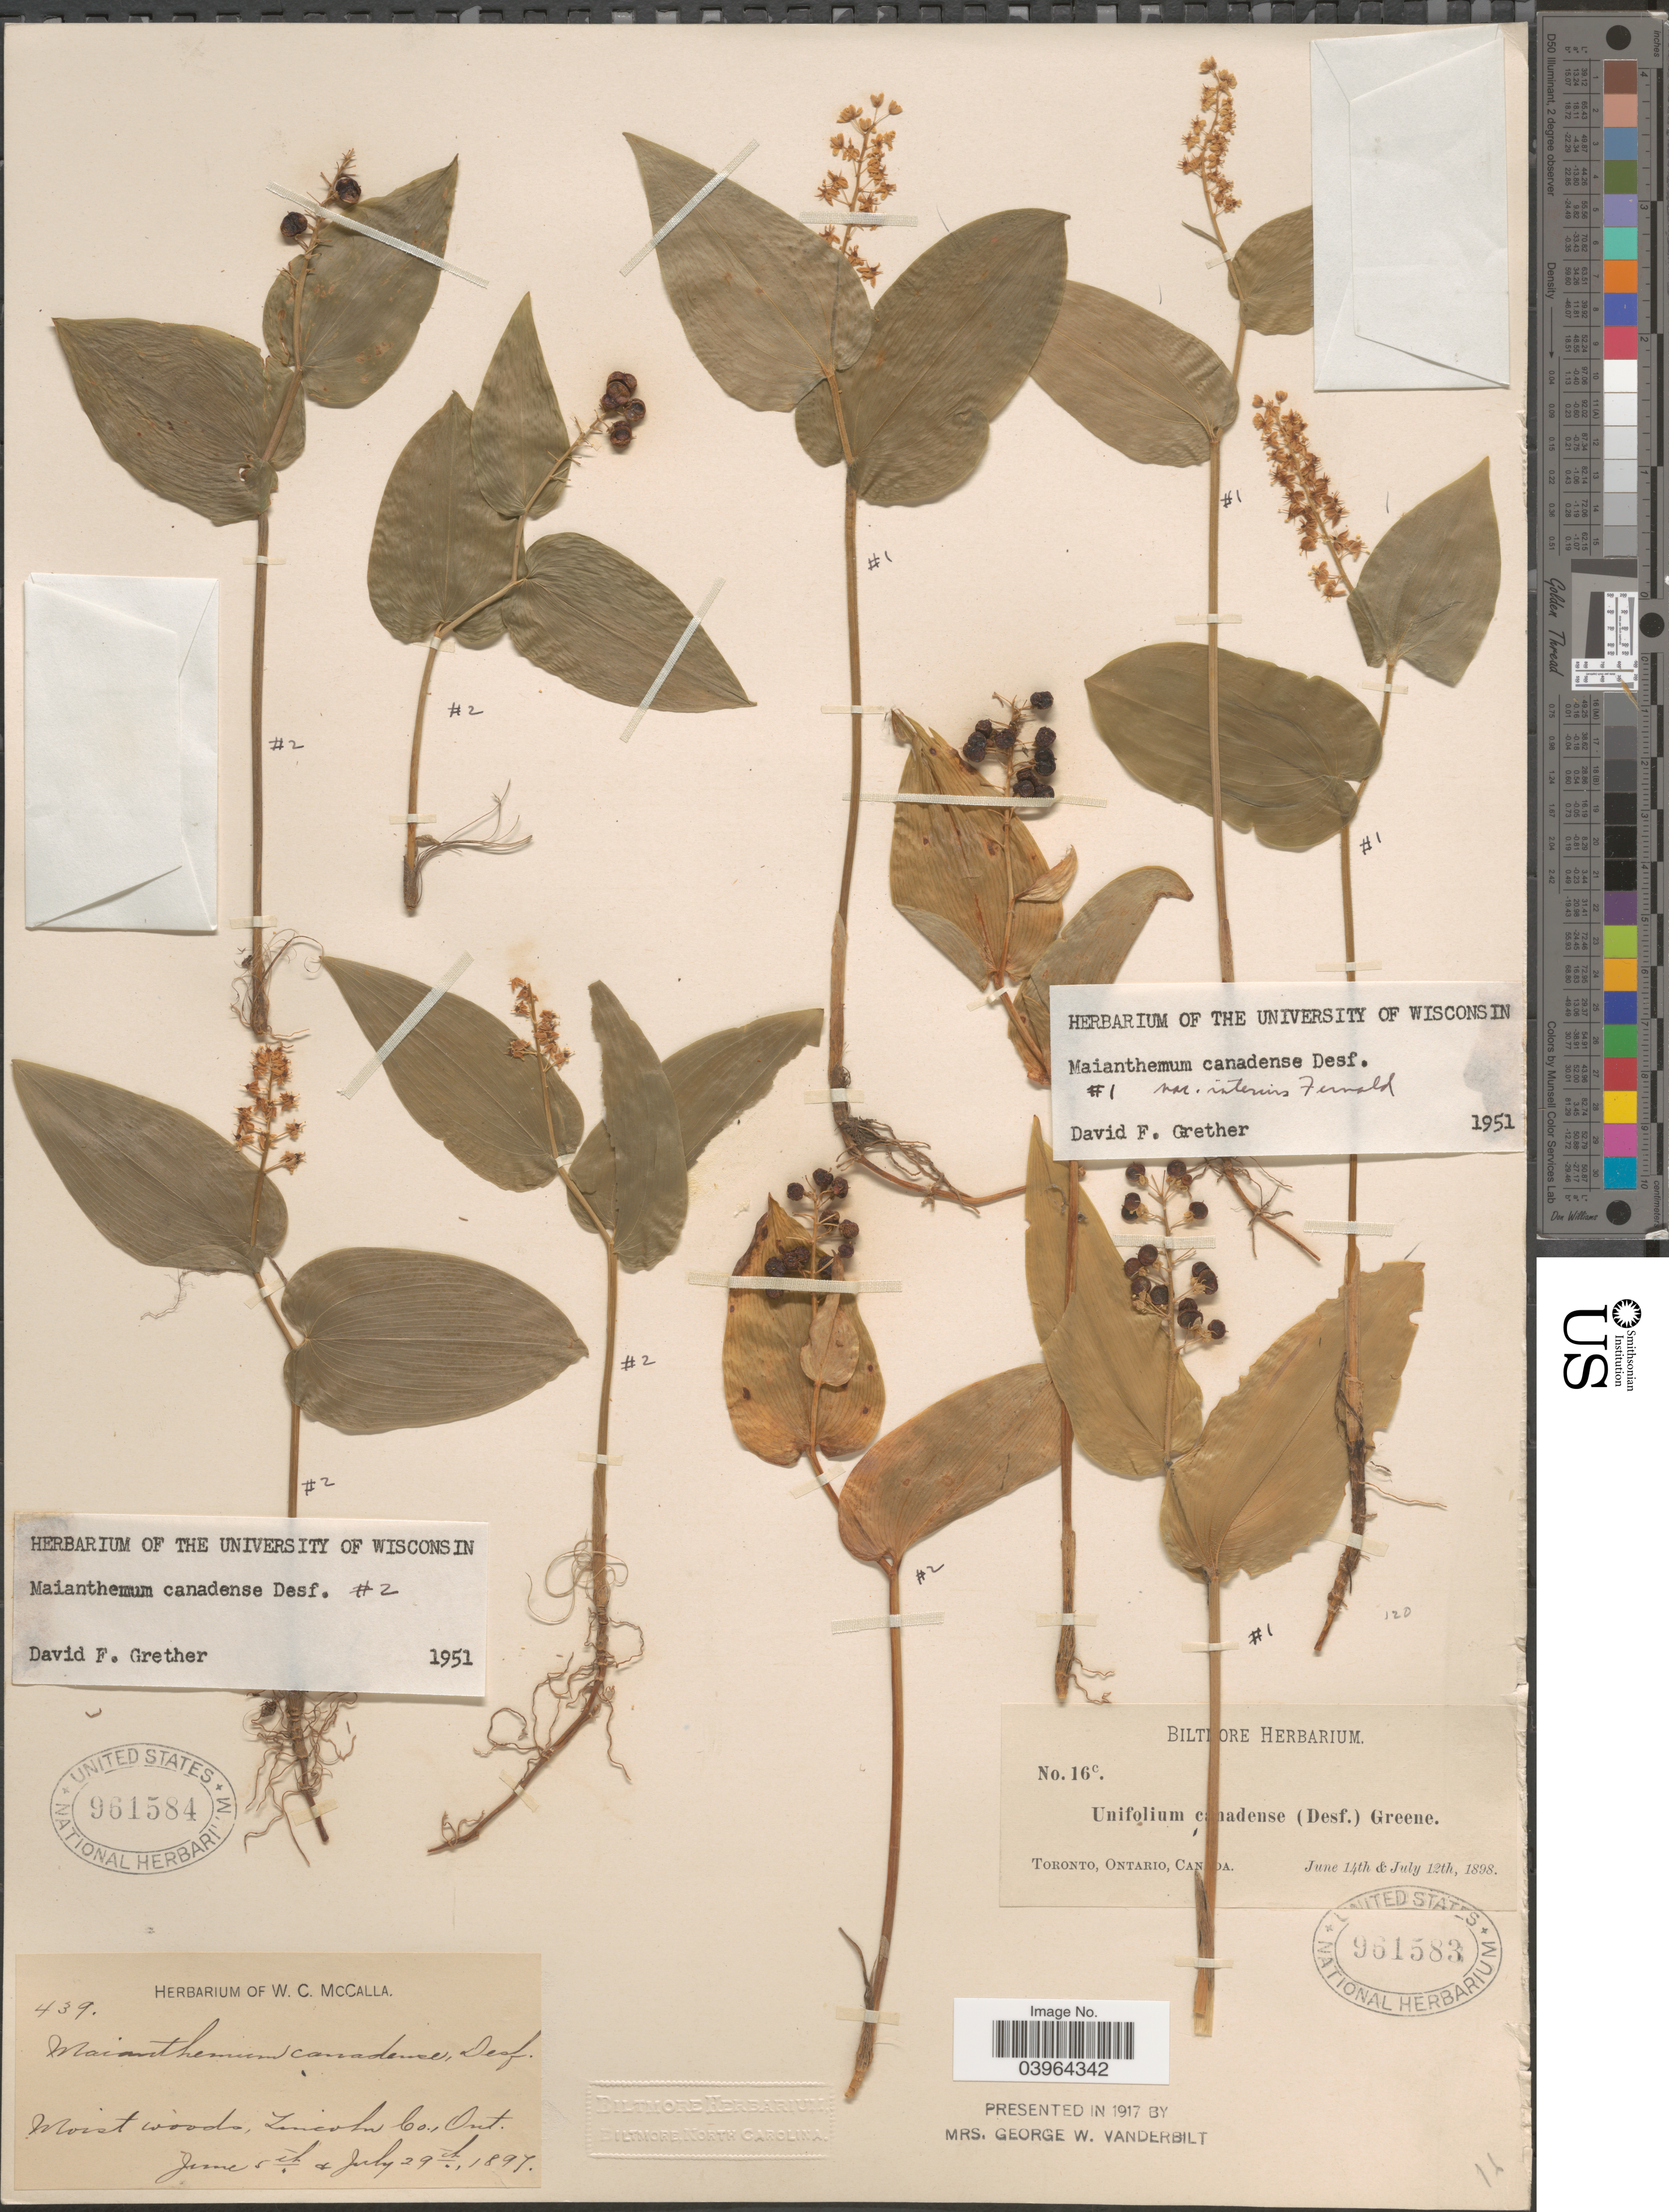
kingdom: Plantae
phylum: Tracheophyta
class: Liliopsida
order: Asparagales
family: Asparagaceae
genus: Maianthemum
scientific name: Maianthemum canadense var. interius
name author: Fernald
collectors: ex herb. Biltmore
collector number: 16c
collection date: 1898-06-14/1898-07-12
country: Canada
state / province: Ontario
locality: Toronto.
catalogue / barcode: US 961583